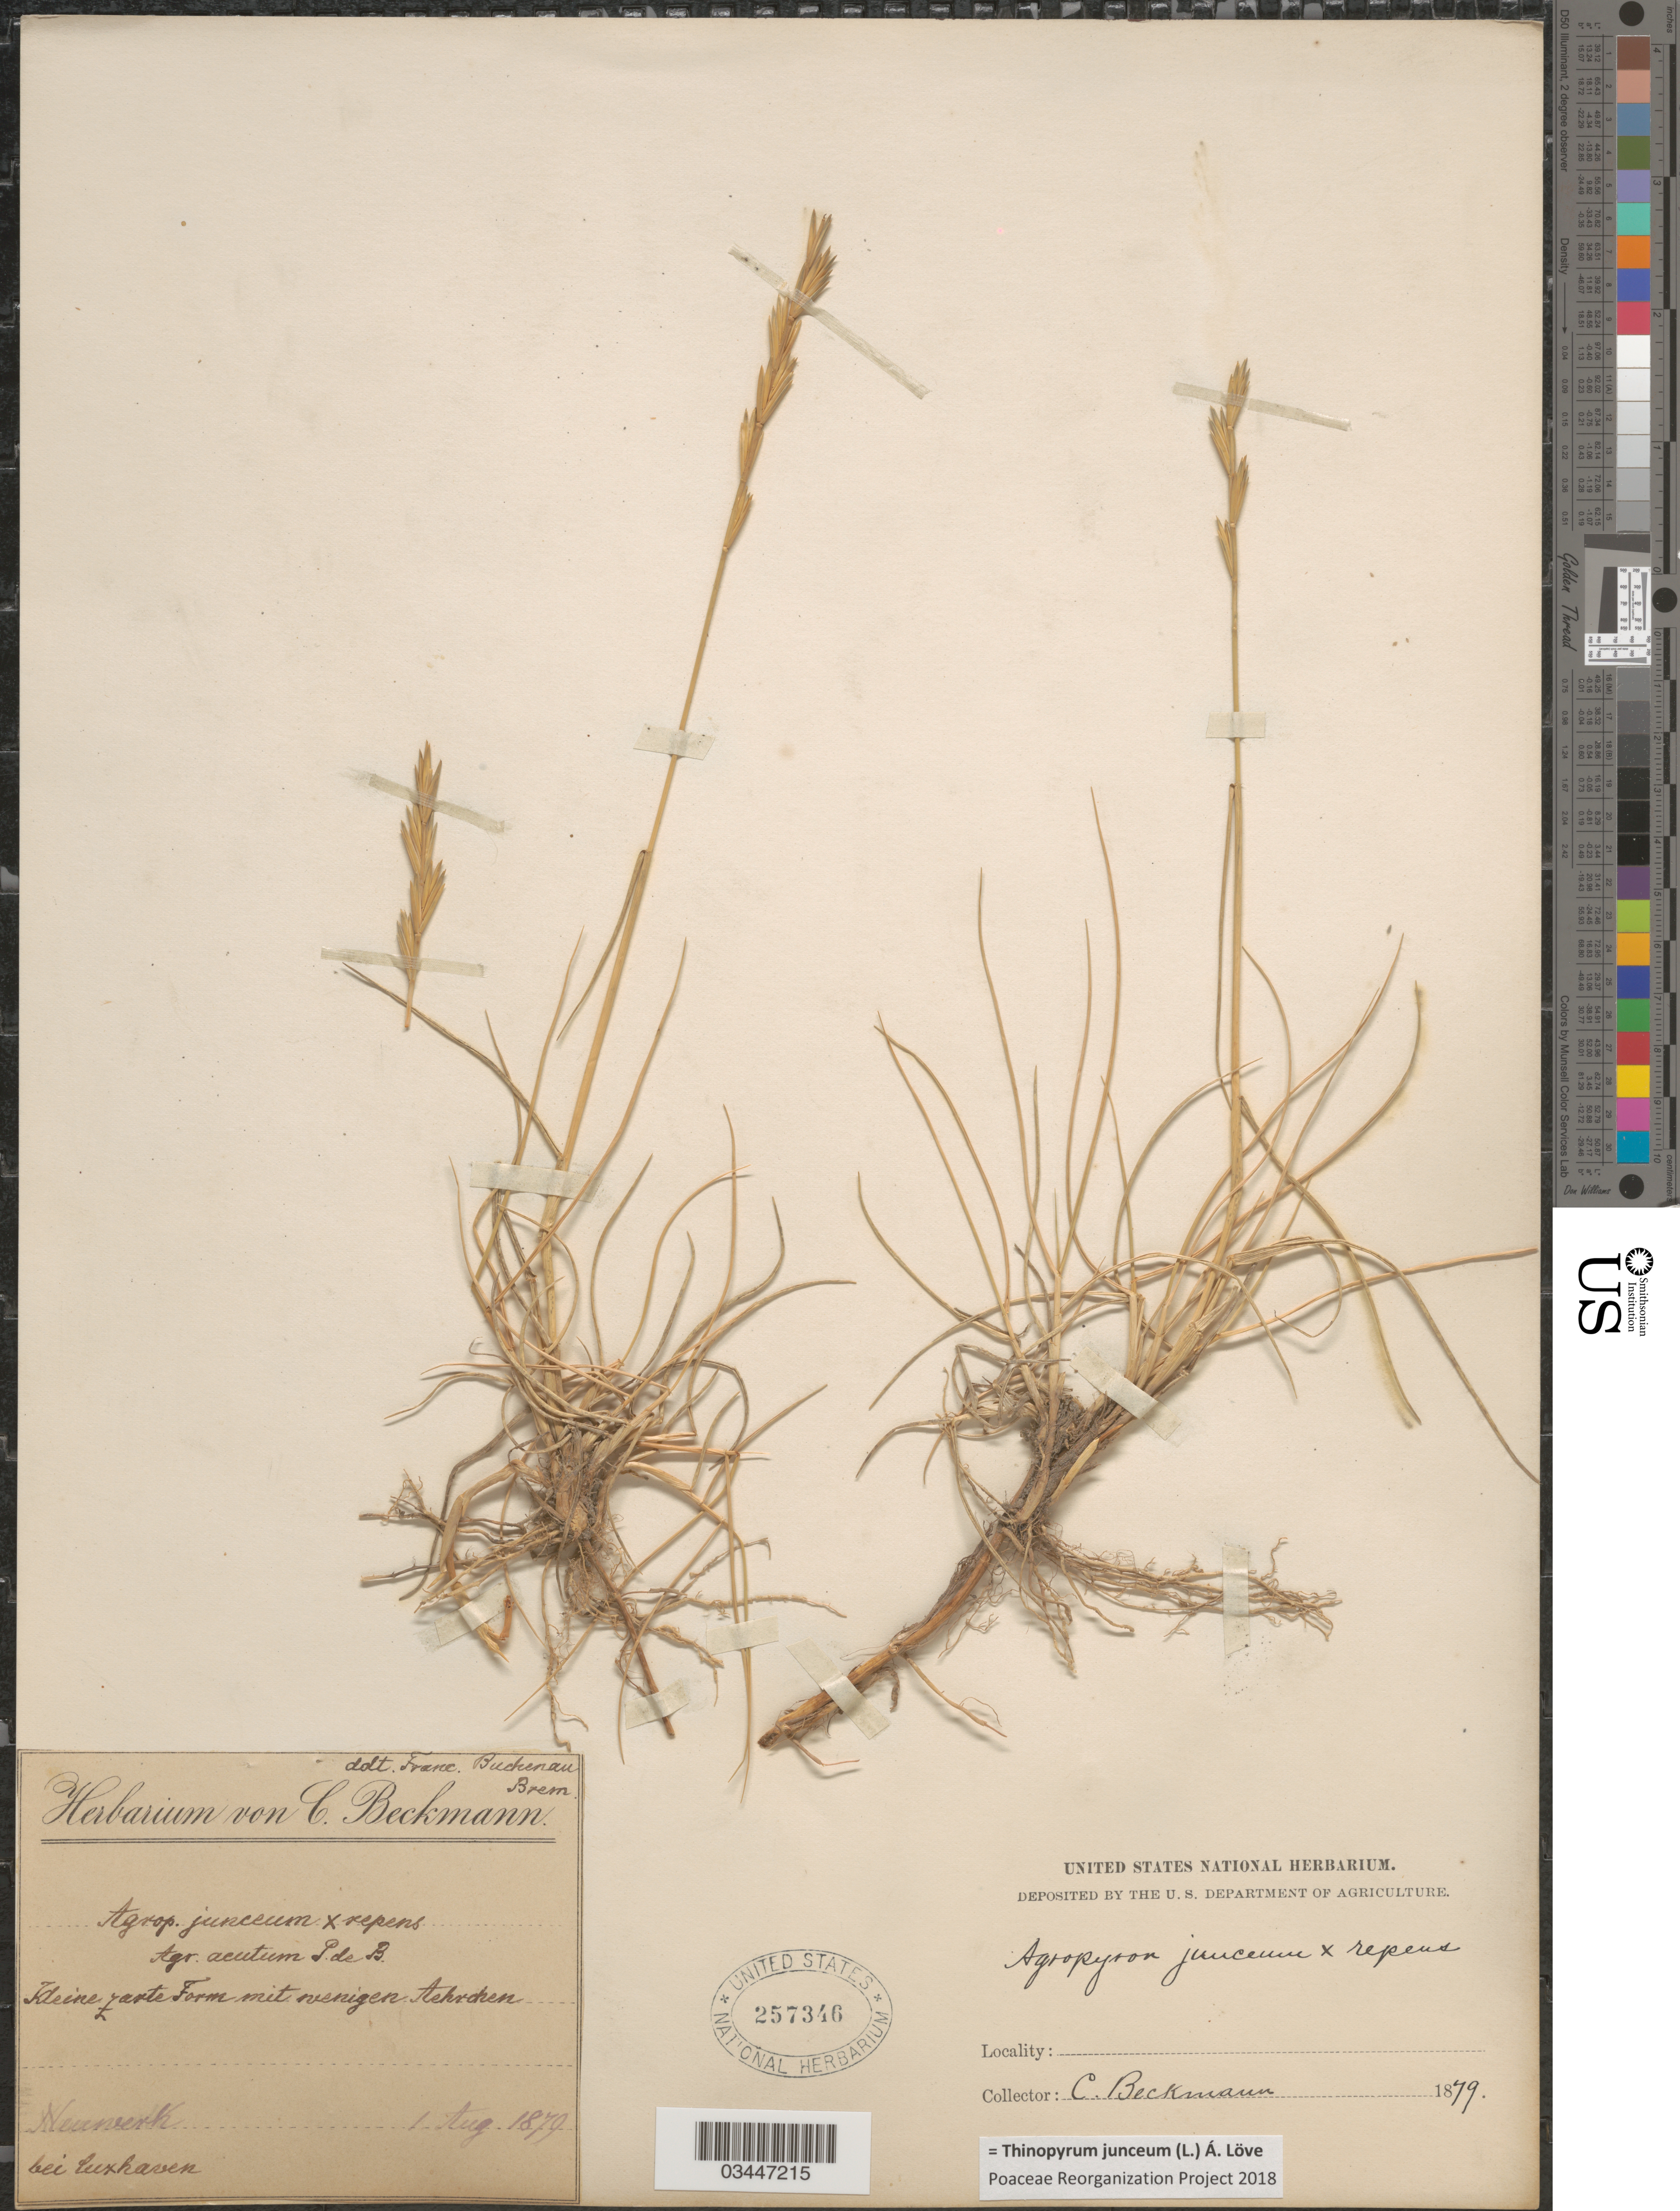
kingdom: Plantae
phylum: Tracheophyta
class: Liliopsida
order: Poales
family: Poaceae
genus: Thinopyrum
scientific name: Thinopyrum junceum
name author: (L.) Á. Löve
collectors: C. Beckmann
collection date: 1879-08-01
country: Germany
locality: Neuwerk bei luxhaven.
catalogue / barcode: US 257346